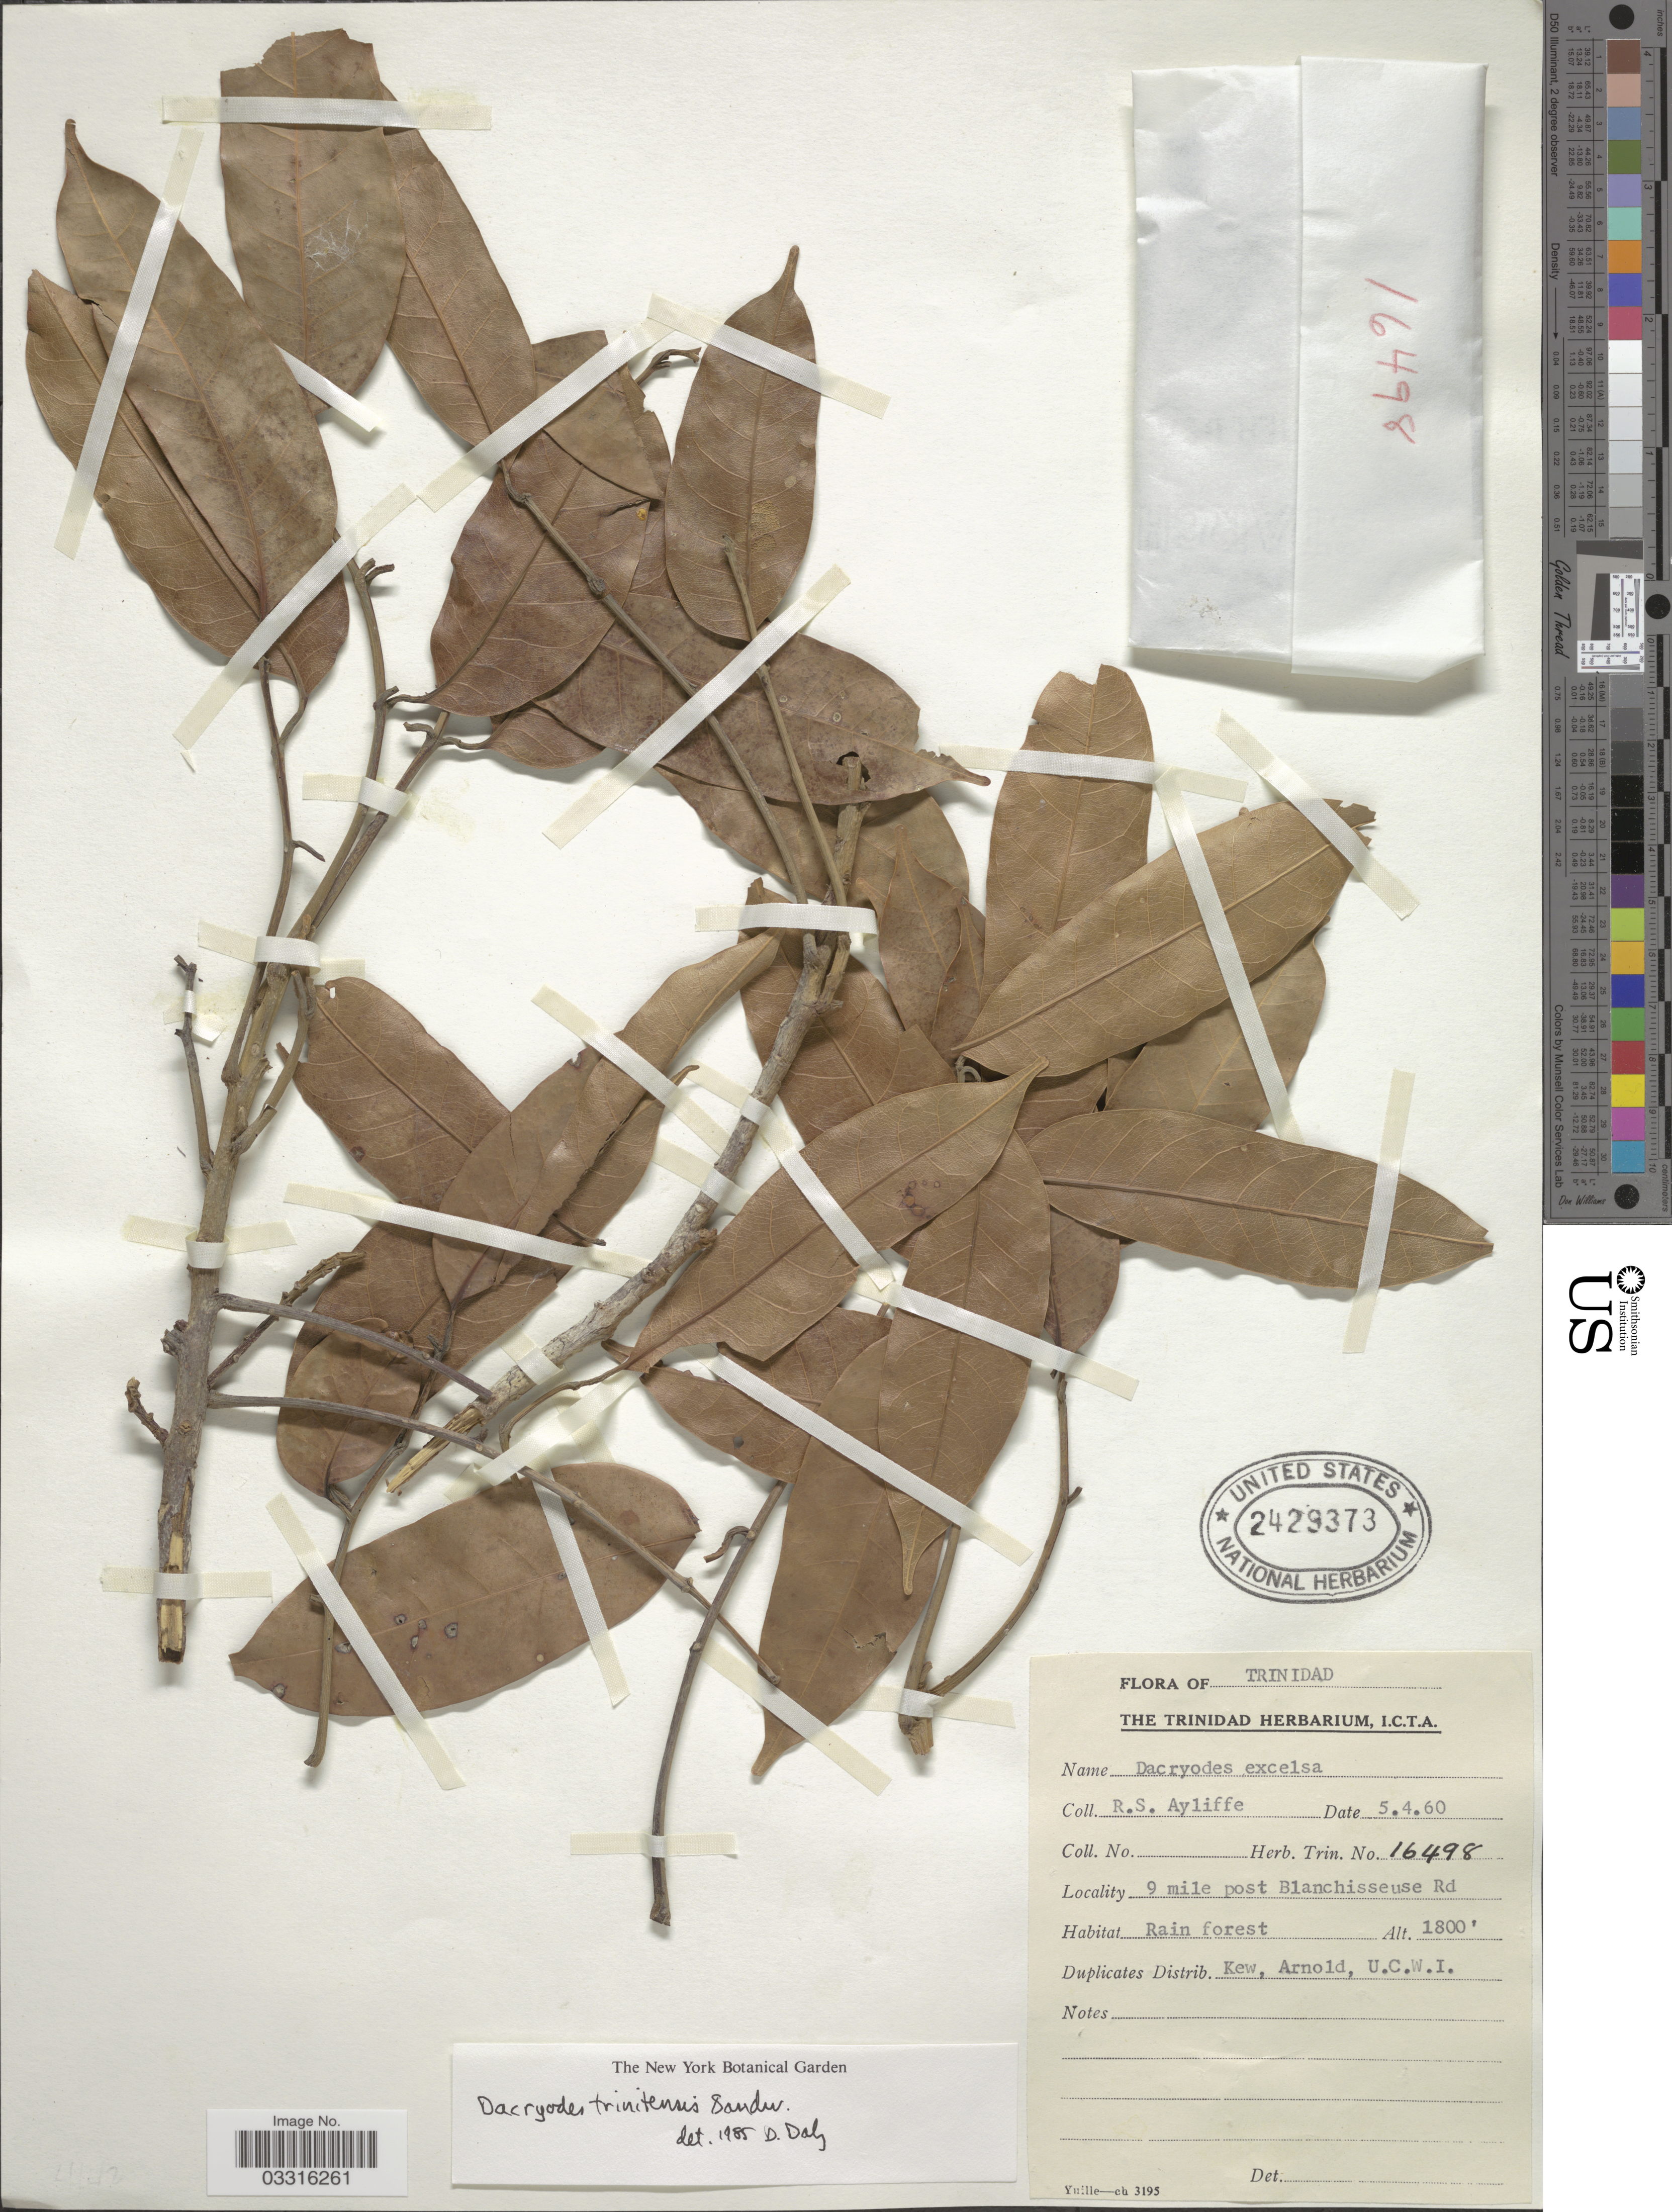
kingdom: Plantae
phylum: Tracheophyta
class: Magnoliopsida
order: Sapindales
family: Burseraceae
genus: Dacryodes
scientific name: Dacryodes trinitensis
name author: Sandwith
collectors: R. Ayliffe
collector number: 16498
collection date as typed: Transcribed d/m/y: 5/4/60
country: Trinidad and Tobago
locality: Trinidad, 9 mile post Blanchisseuse Rd.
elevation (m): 549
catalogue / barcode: US 2429373